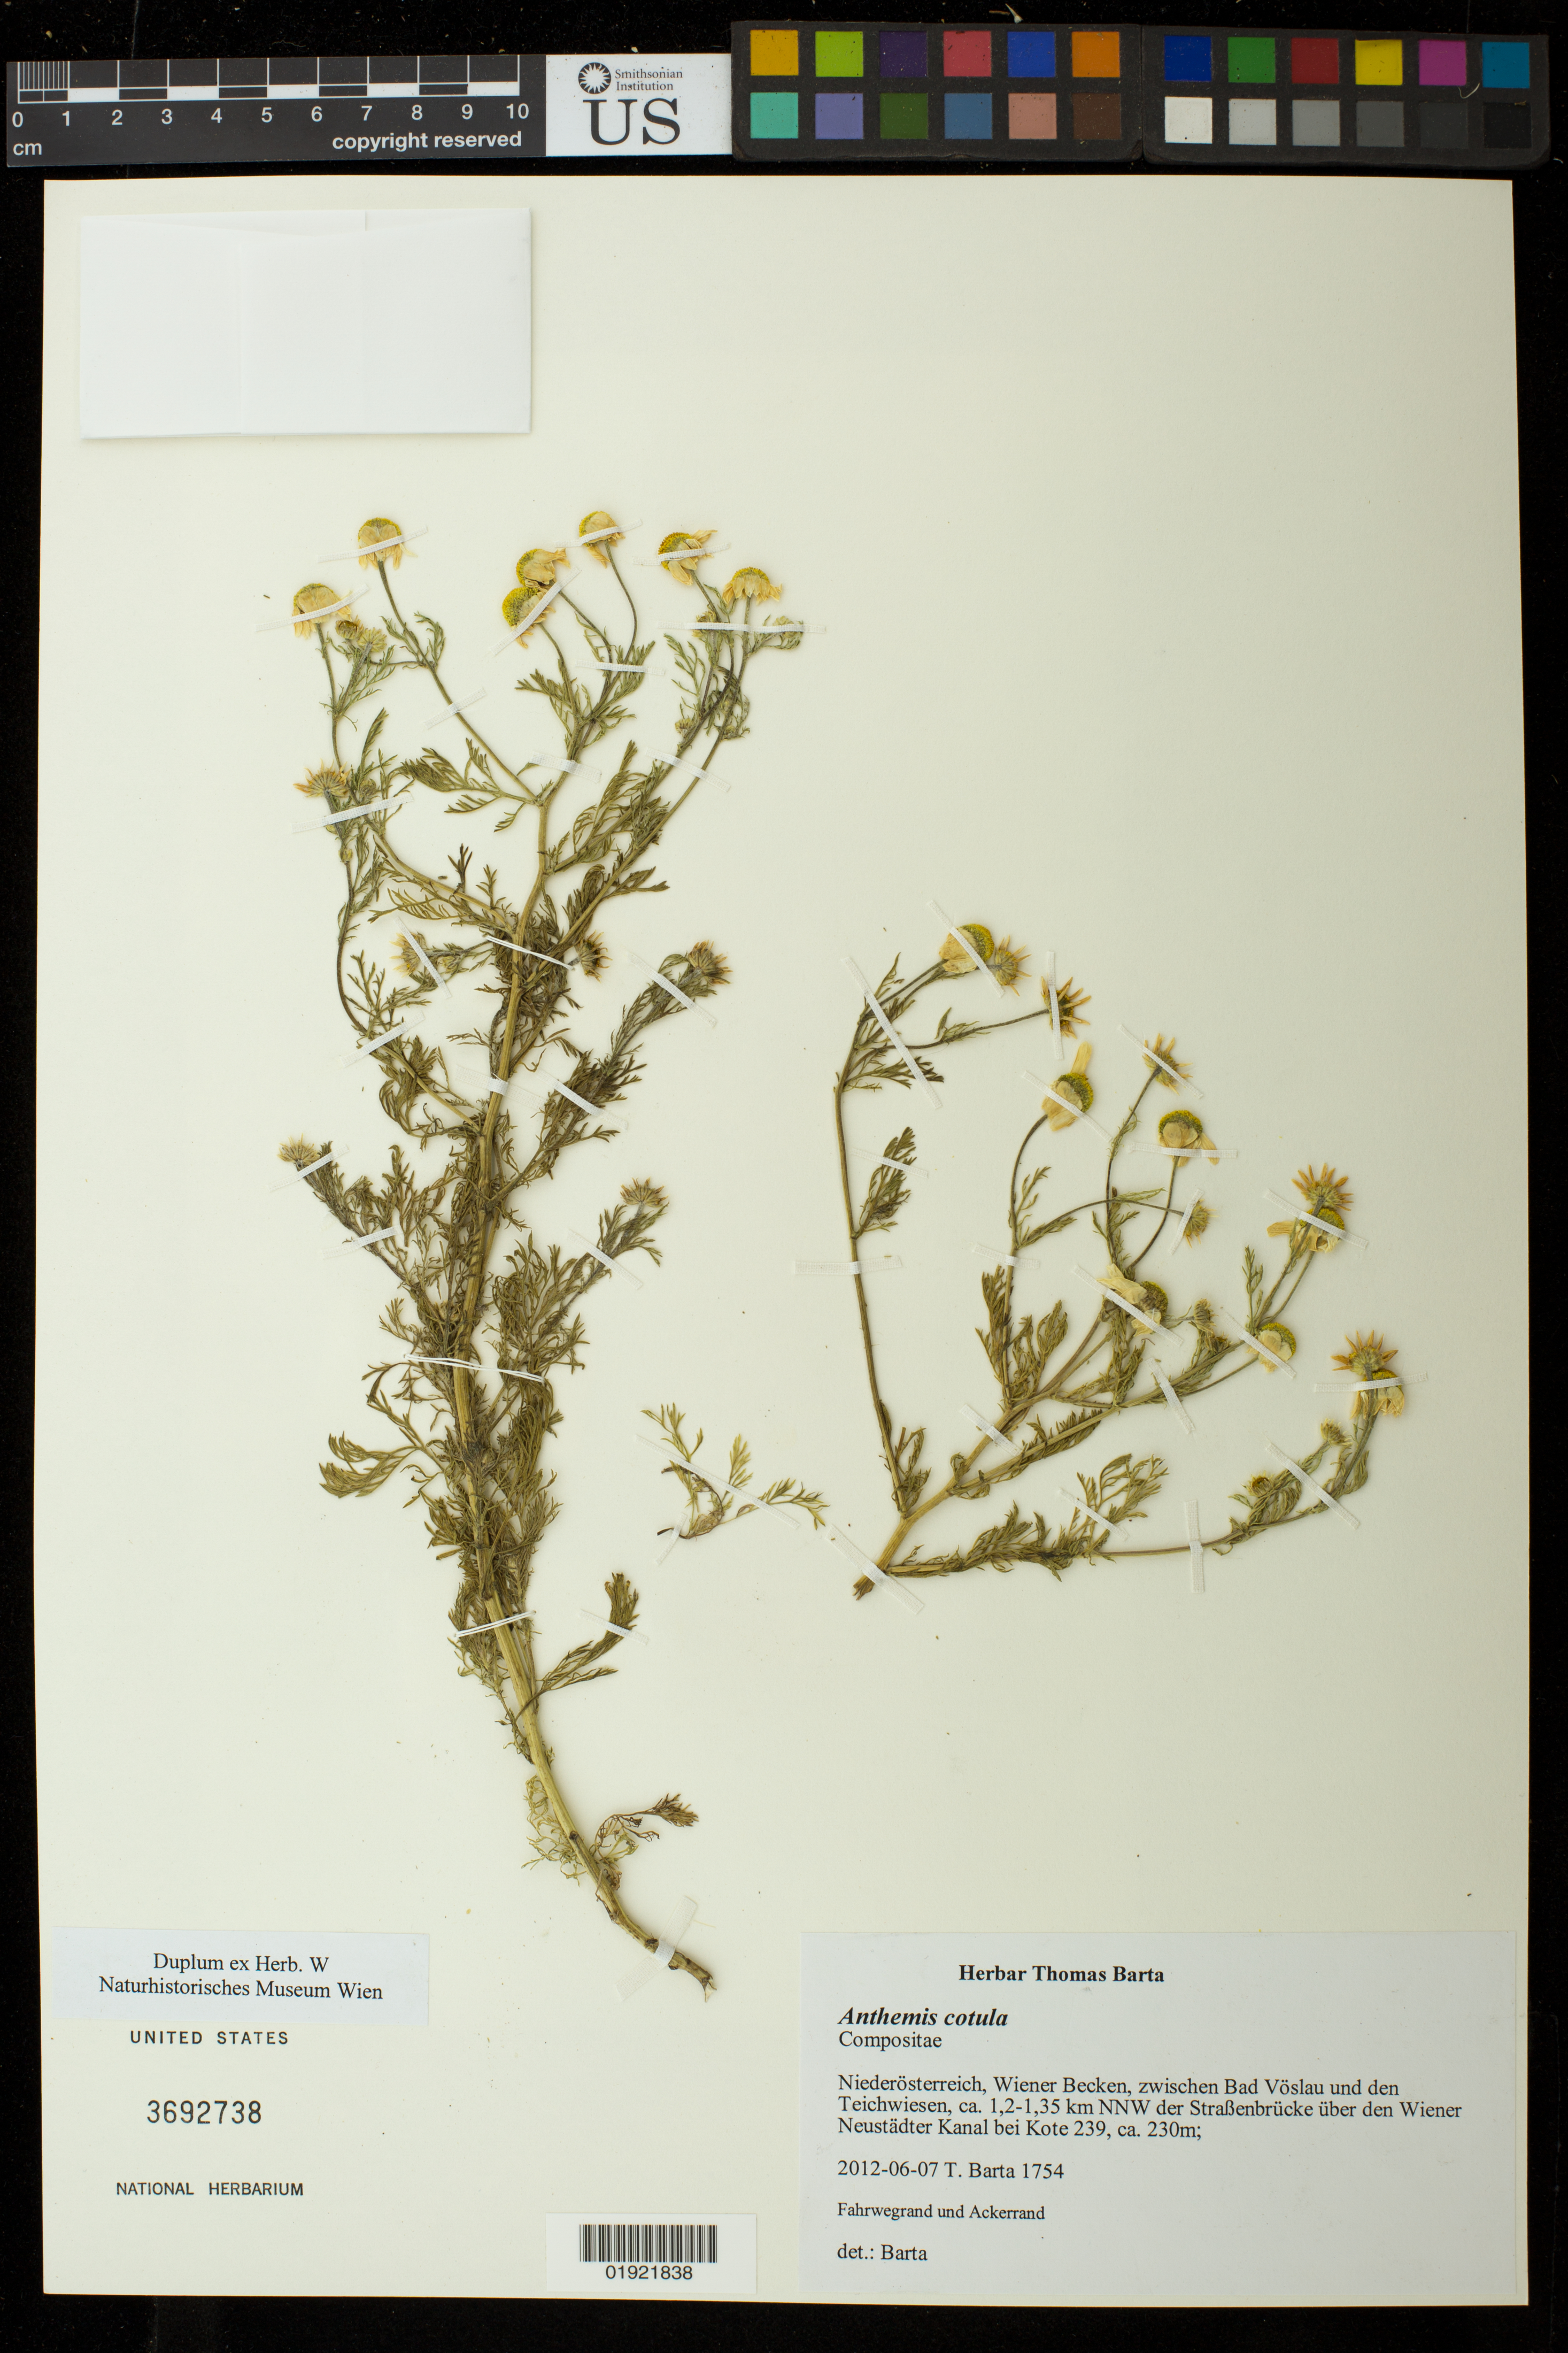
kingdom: Plantae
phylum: Tracheophyta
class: Magnoliopsida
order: Asterales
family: Asteraceae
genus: Anthemis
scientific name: Anthemis cotula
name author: L.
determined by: Barta, Thomas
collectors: T. Barta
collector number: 1754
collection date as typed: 2012-06-07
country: Austria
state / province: Niederosterreich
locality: Niederosterreich, Wiener Becken, zwischen Bad Vöslau und den Teichwiesen, ca. 1,2-1,35 km NNW der Straßenbrücke über den Wiener Neustädter Kanal bei Kote 239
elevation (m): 230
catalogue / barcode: US 3692738